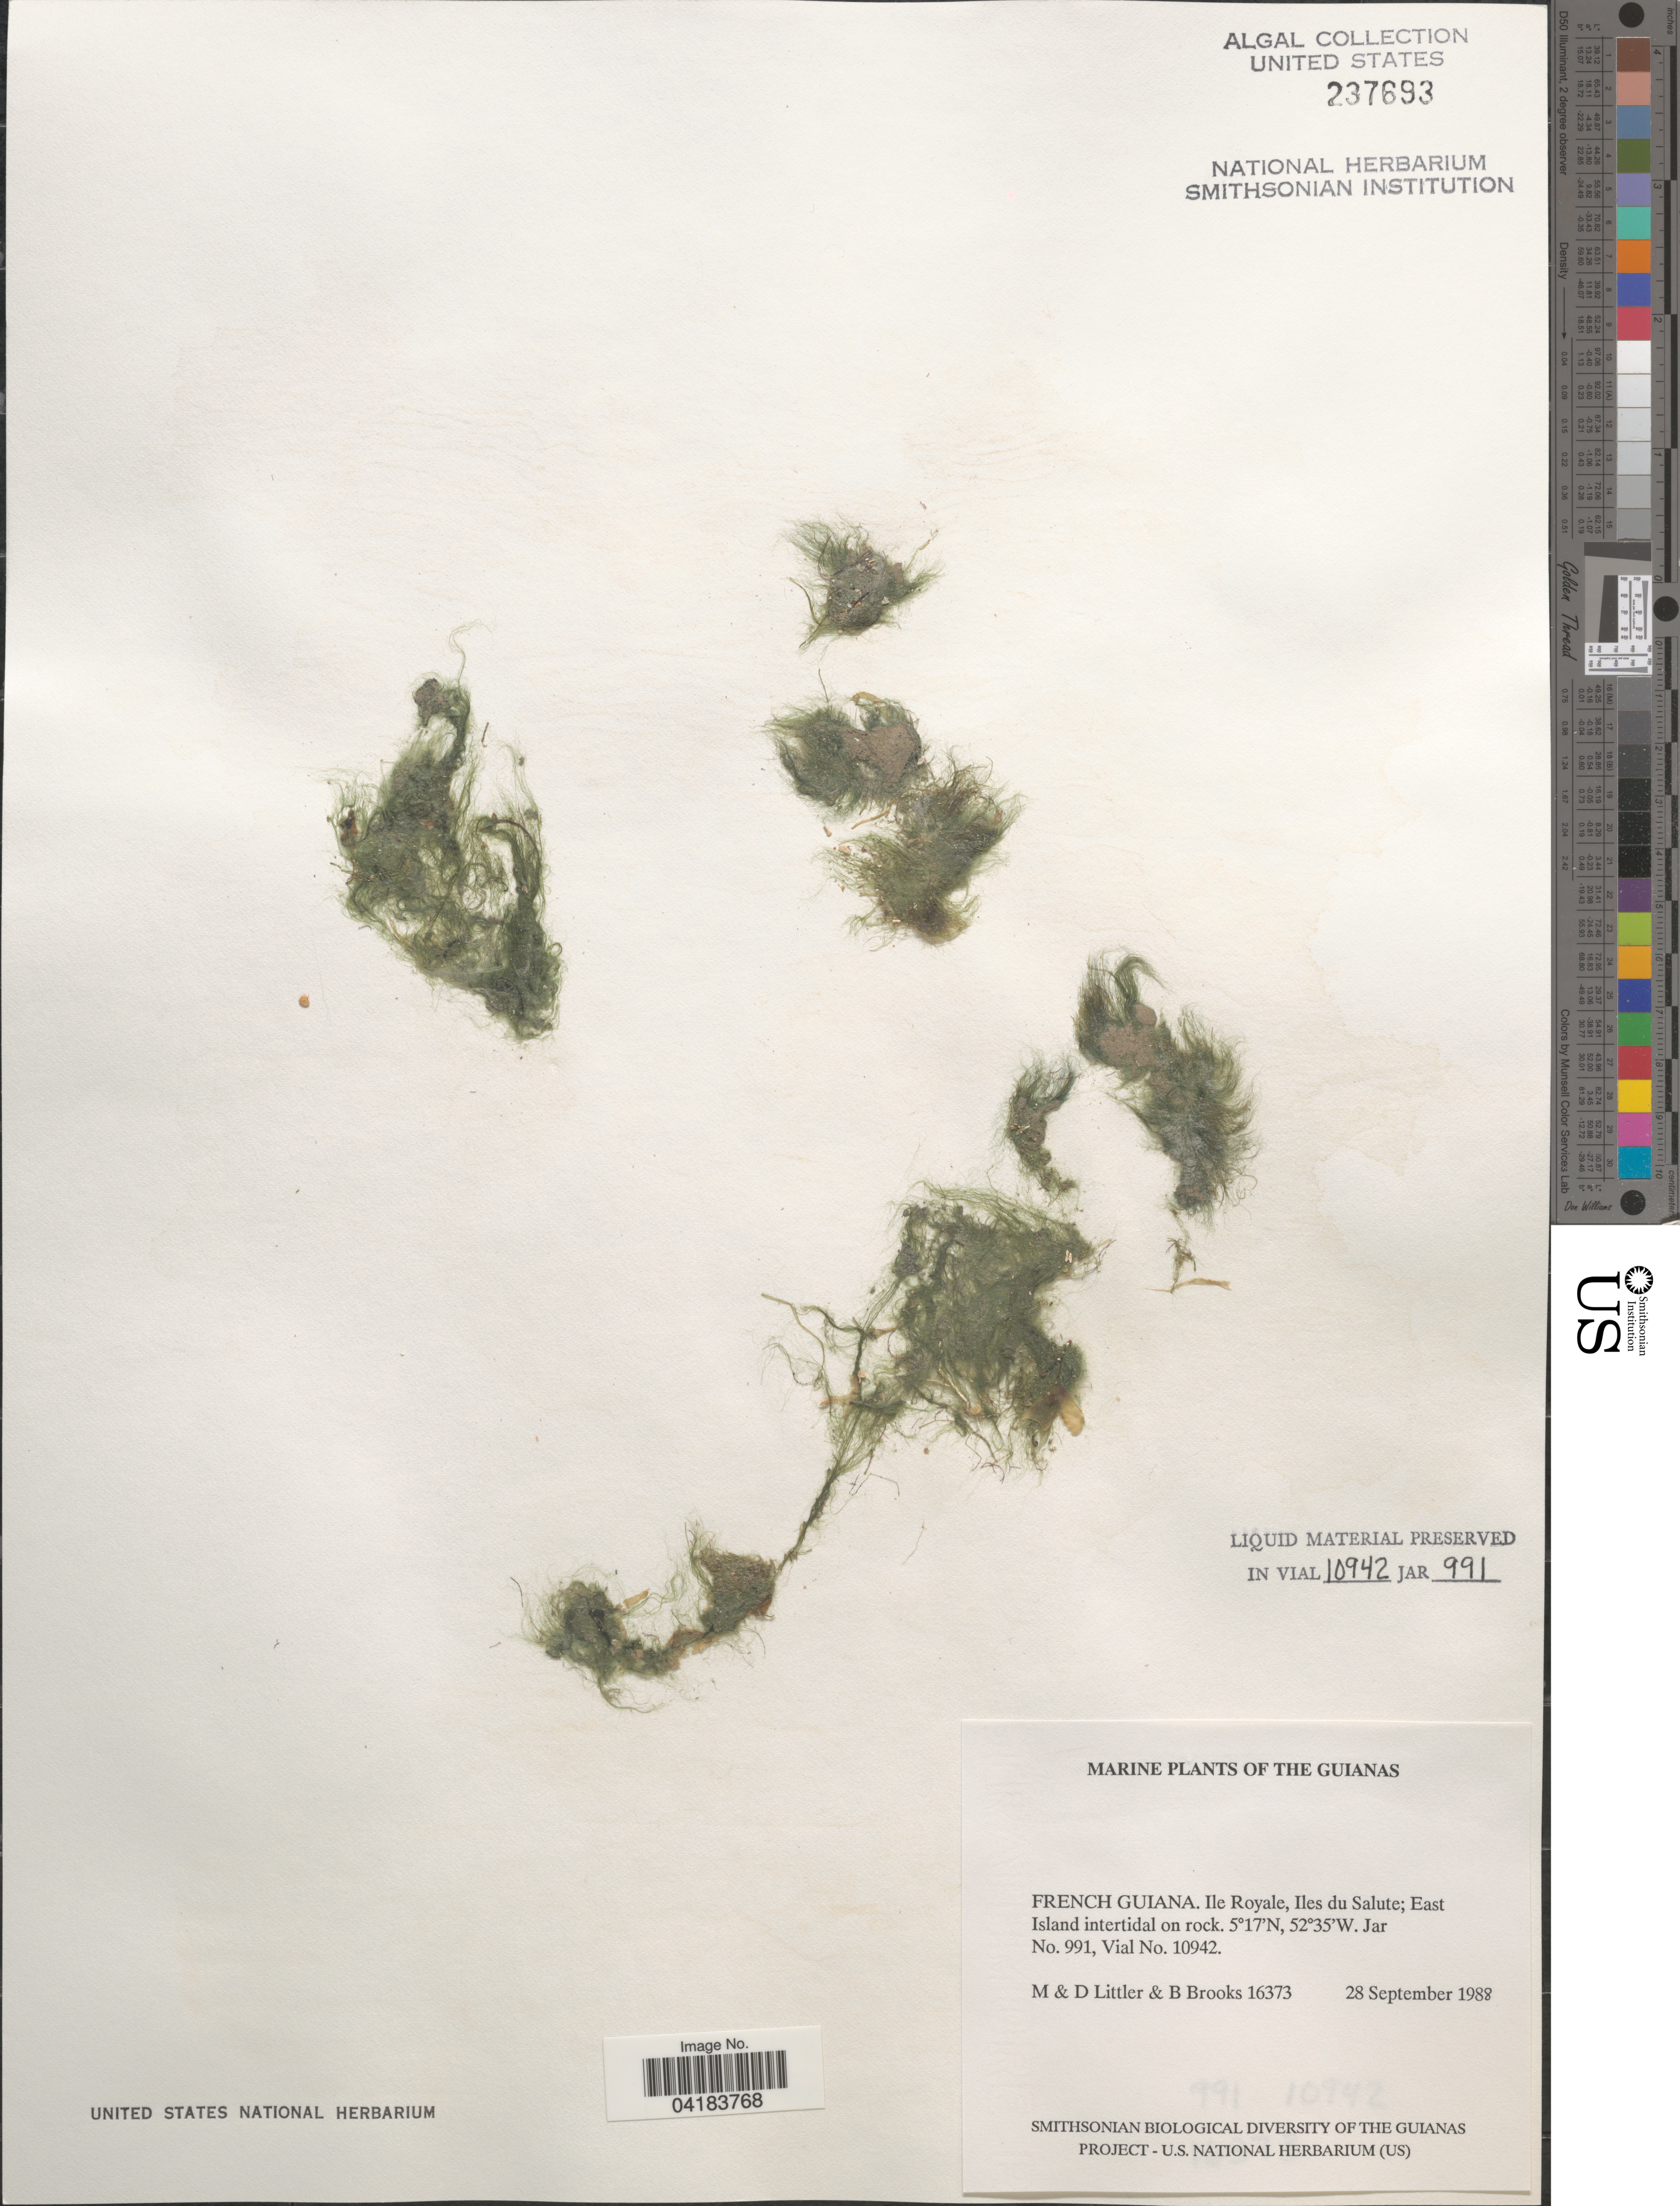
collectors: M. Littler, D. S. Littler & B. Brooks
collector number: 16373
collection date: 1988-09-28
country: French Guiana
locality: The Guianas. Ile Royale, Iles du Salute; East Island intertidal on rock.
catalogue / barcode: US 237693